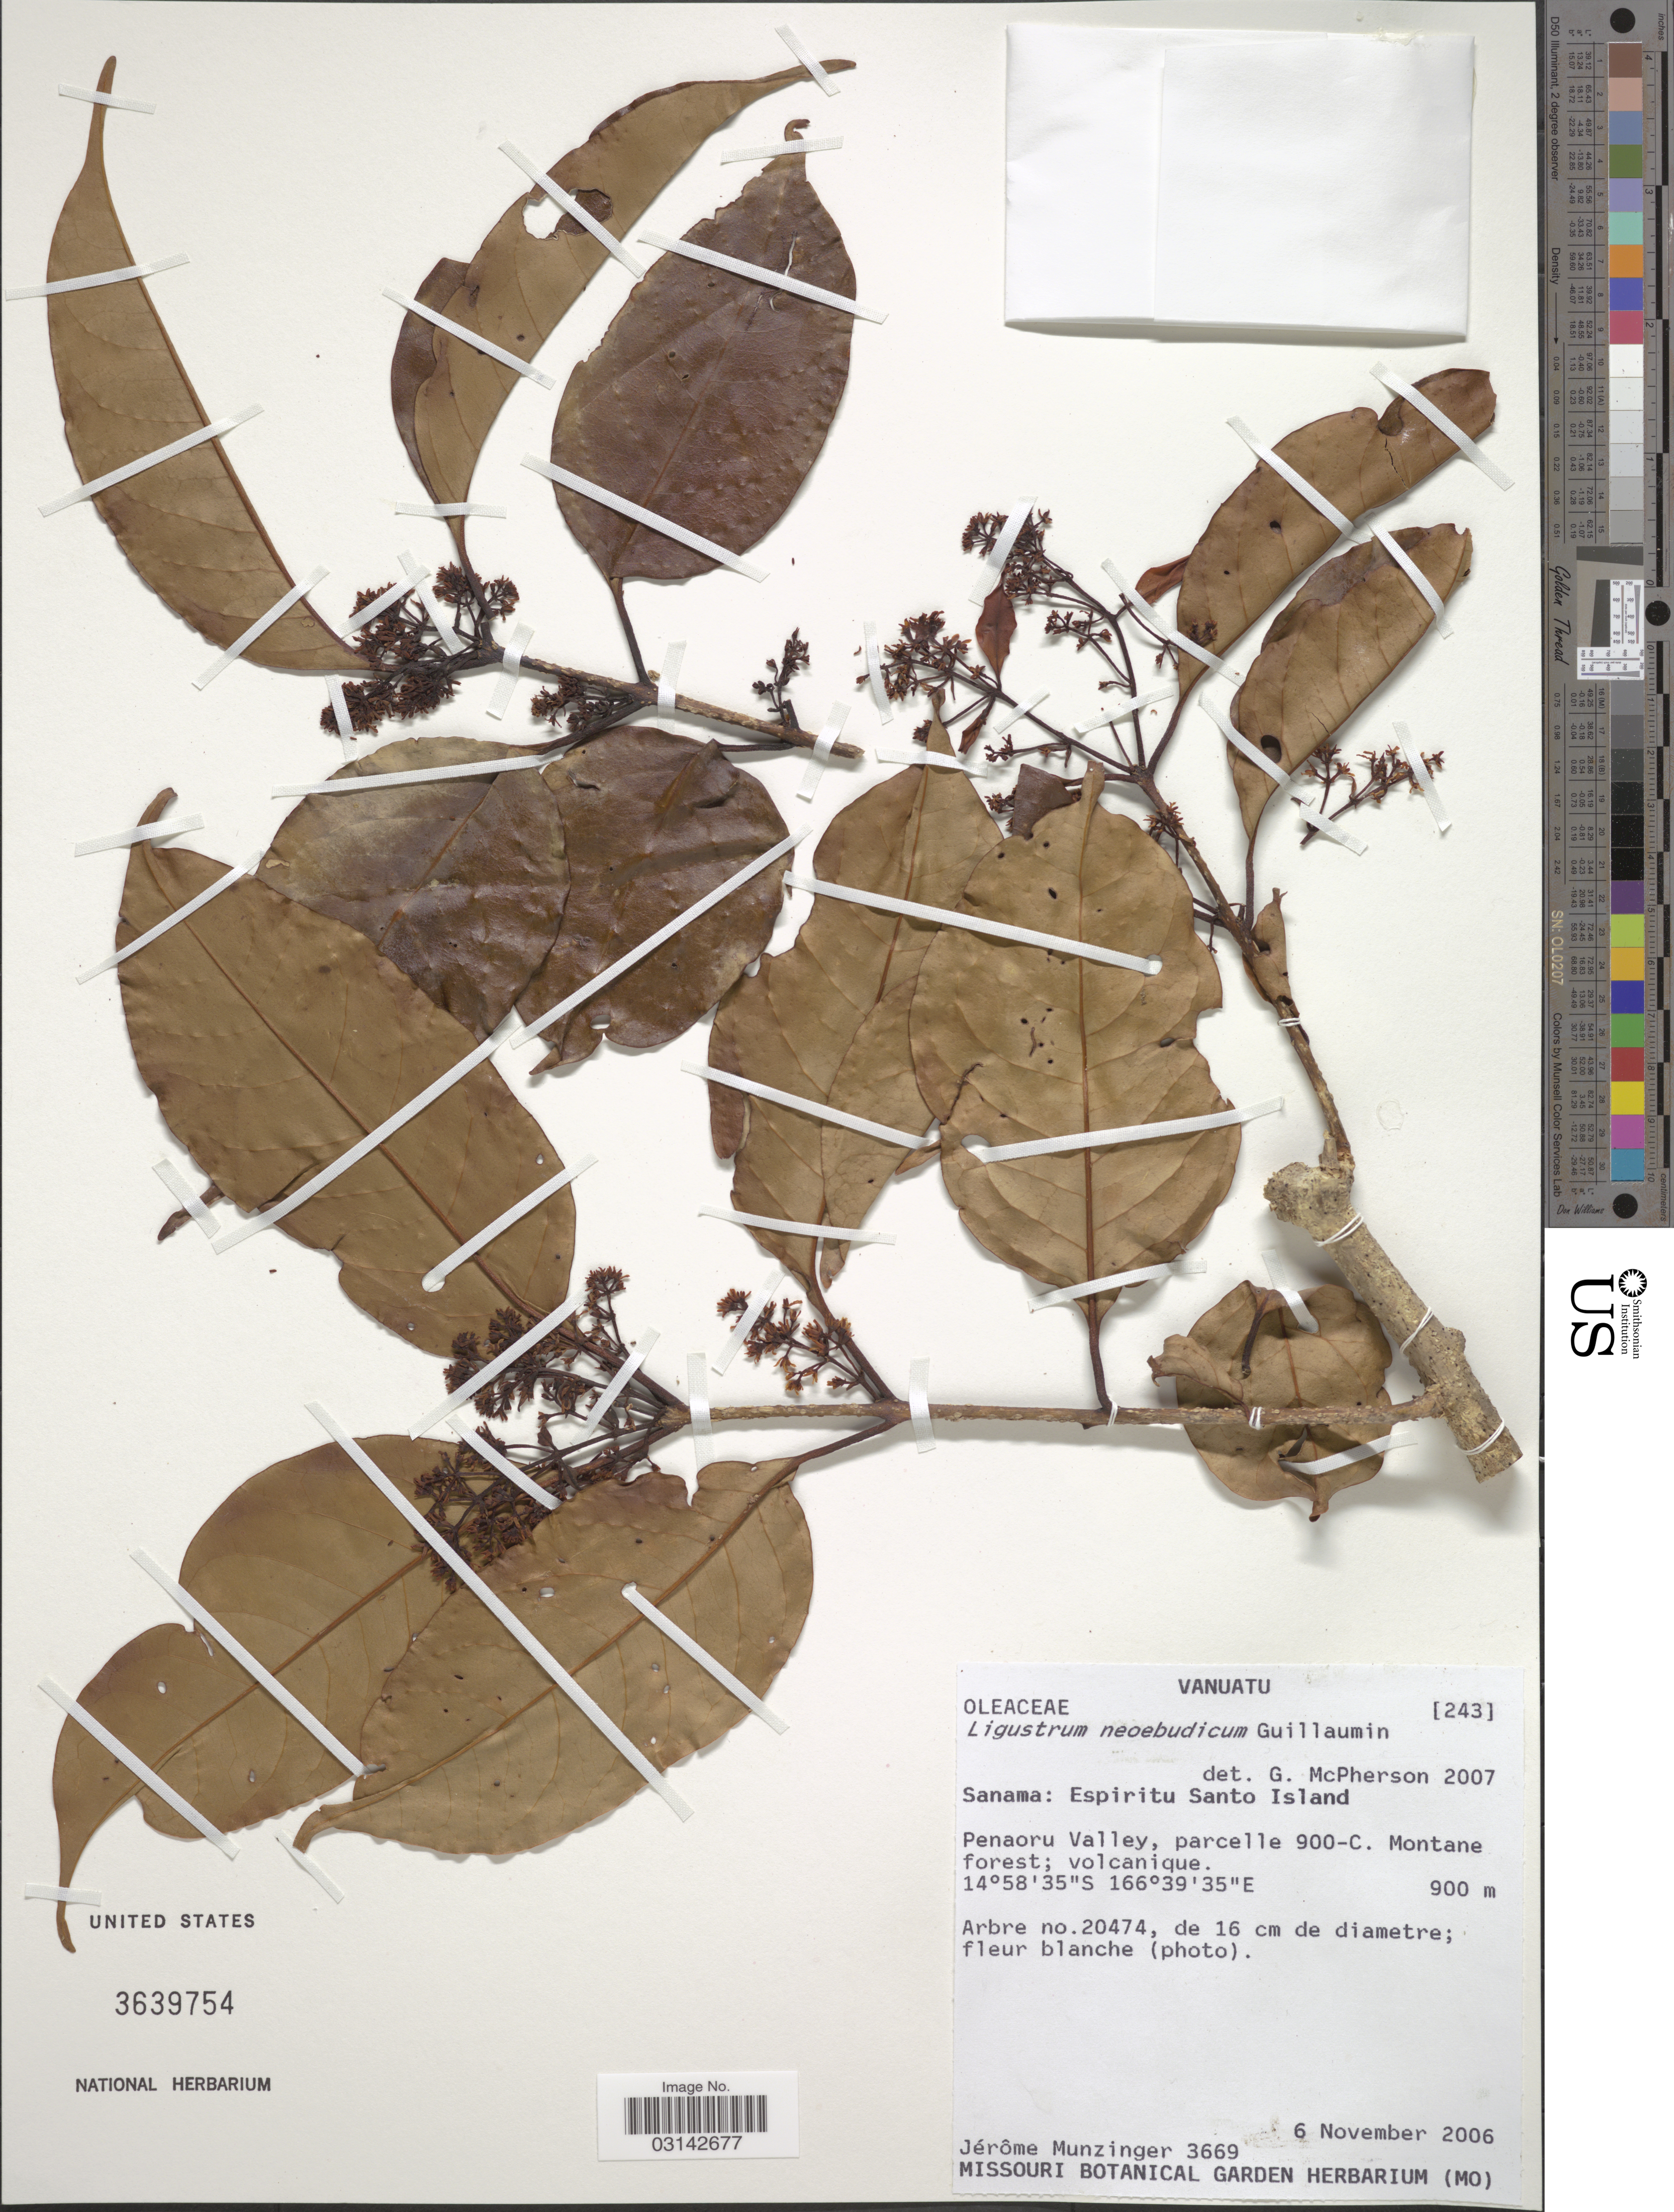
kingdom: Plantae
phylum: Tracheophyta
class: Magnoliopsida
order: Lamiales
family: Oleaceae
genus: Ligustrum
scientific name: Ligustrum neo-ebudicum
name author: Guillaumin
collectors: J. K. Munzinger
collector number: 3669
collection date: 2006-11-06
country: Vanuatu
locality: Sanama: Espiritu Santo Island. Penaoru Valley, parcelle 900-C.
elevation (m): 900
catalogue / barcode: US 3639754